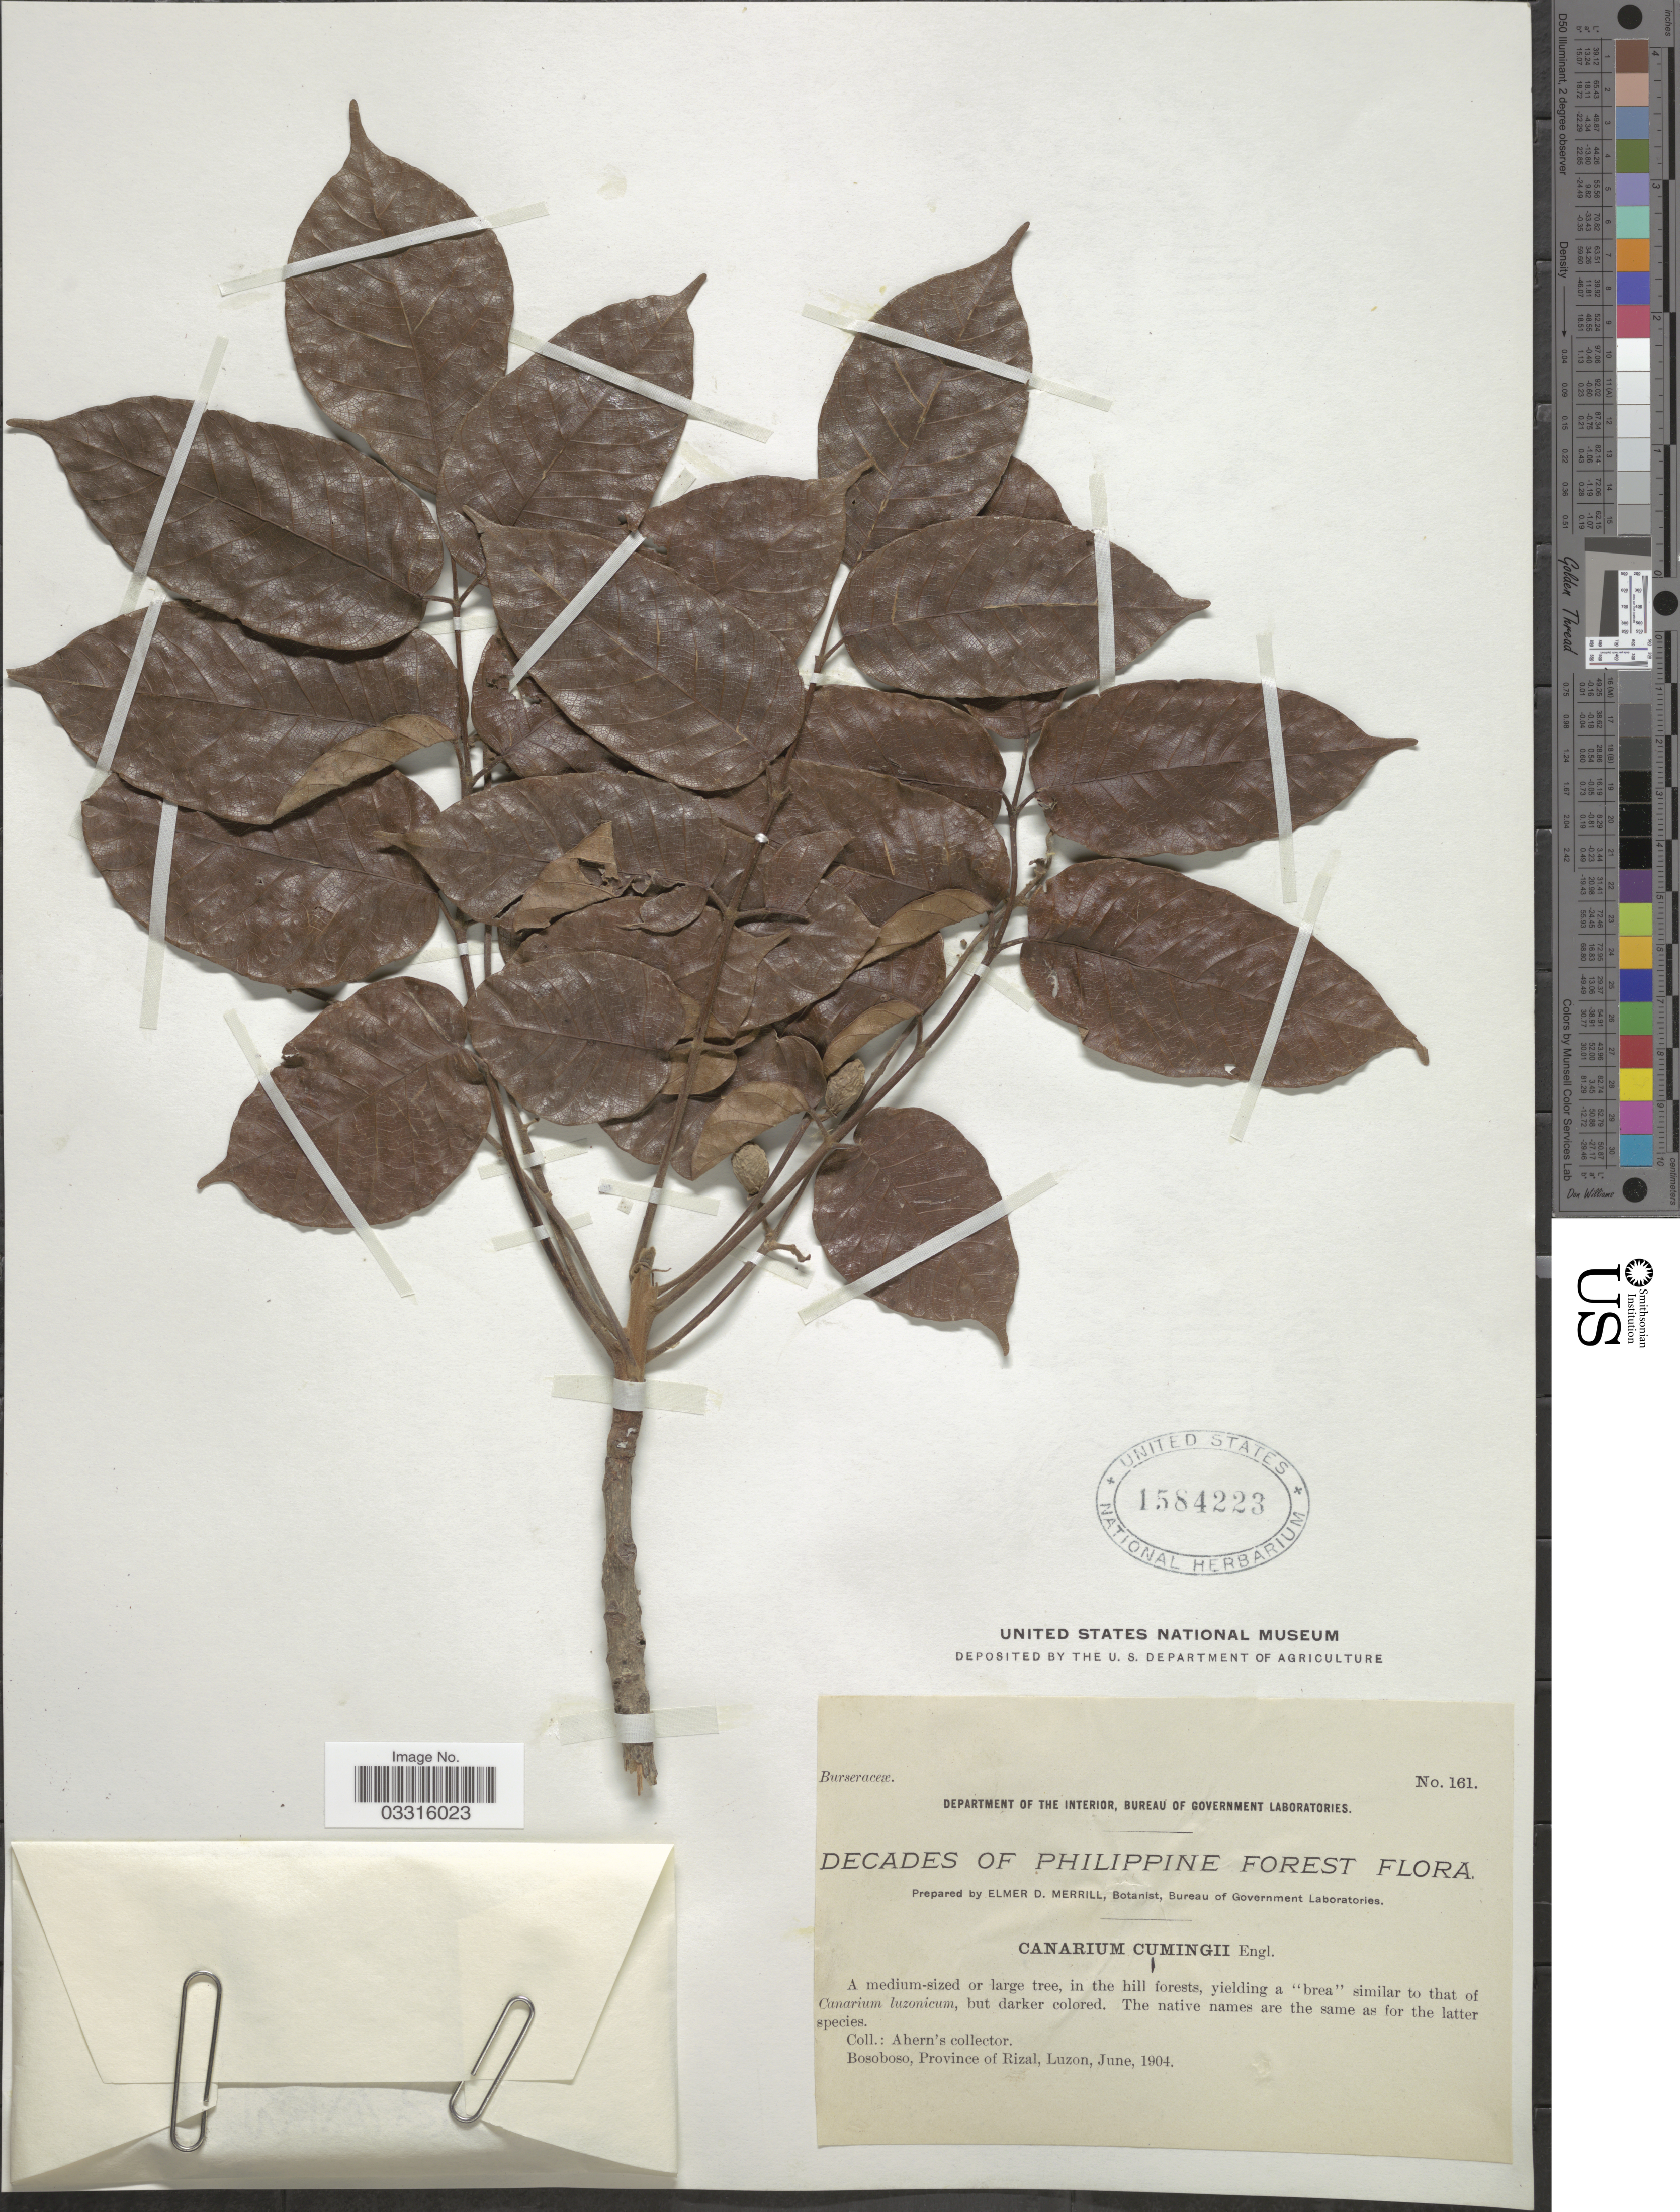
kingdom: Plantae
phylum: Tracheophyta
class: Magnoliopsida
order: Sapindales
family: Burseraceae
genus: Canarium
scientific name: Canarium asperum subsp. asperum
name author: Benth.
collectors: Ahern's collector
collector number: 161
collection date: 1904-06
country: Philippines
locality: Bosoboso, Province of Rizal, Luzon.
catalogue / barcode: US 1584223